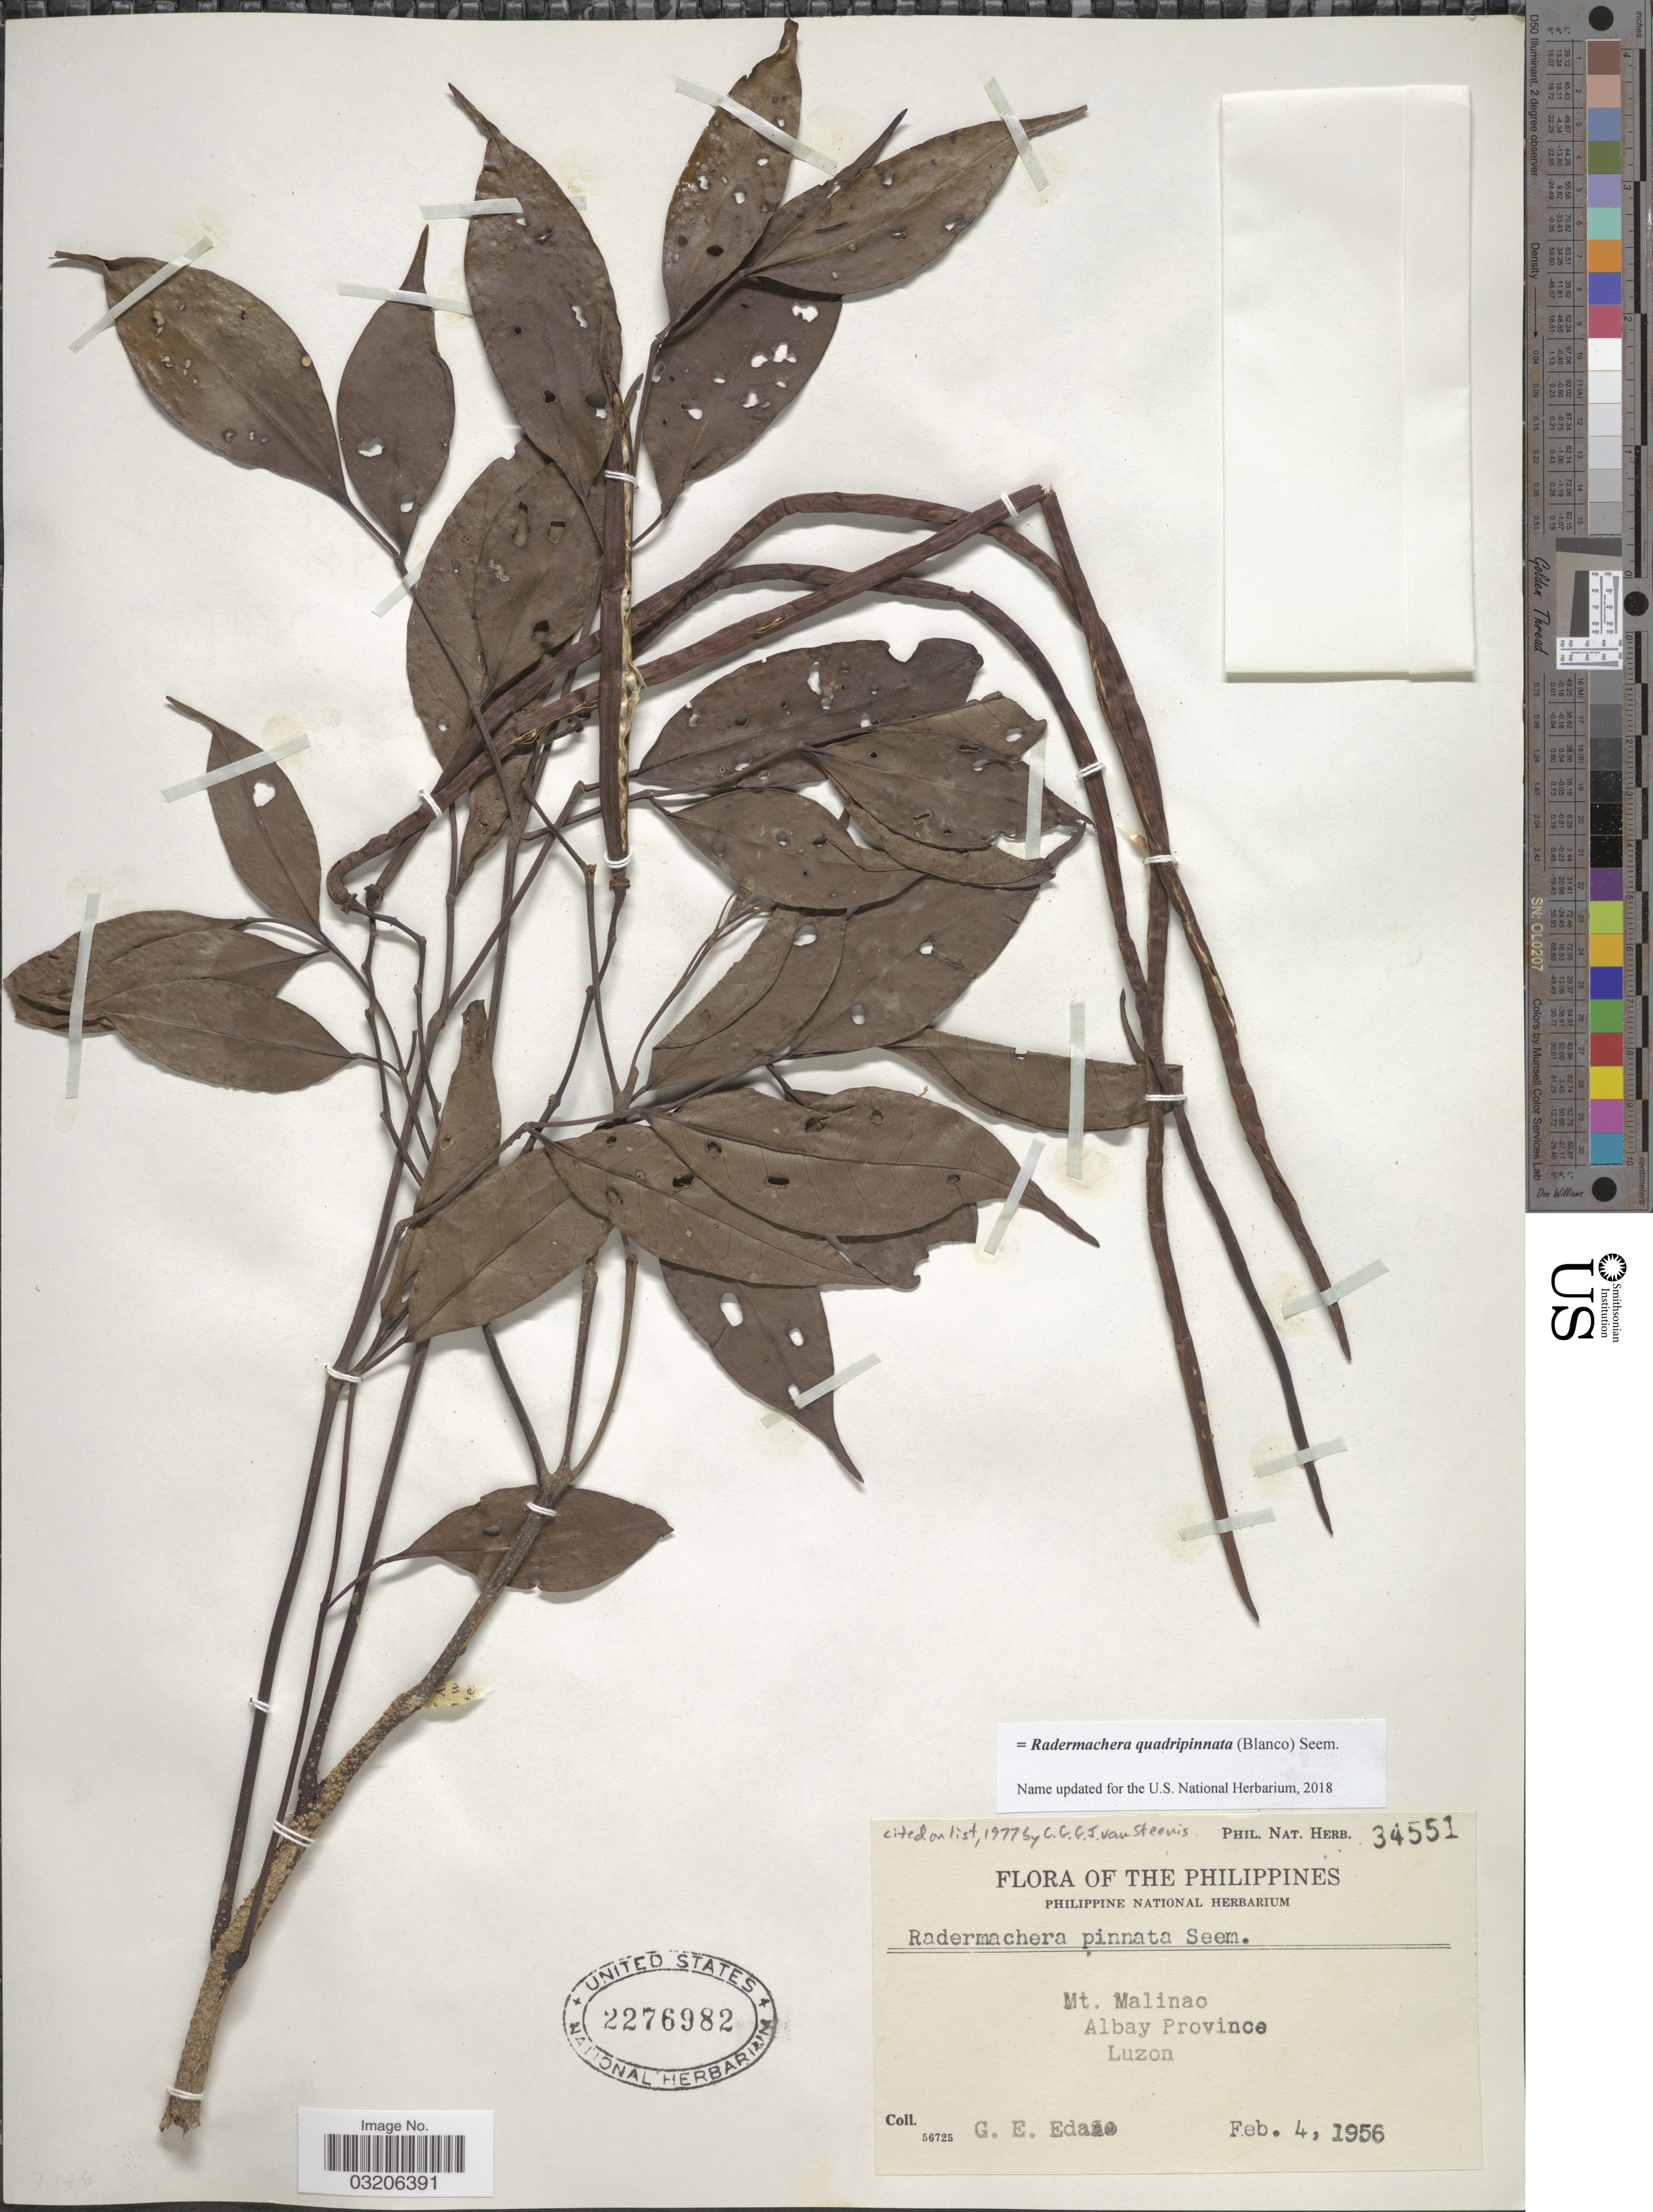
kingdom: Plantae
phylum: Tracheophyta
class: Magnoliopsida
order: Lamiales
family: Bignoniaceae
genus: Radermachera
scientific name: Radermachera quadripinnata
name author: (Blanco) Seem.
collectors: G. E. Edaño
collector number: Phil. Nat. Herb. 34551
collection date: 1956-02-04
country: Philippines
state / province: Bicol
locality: Mt. Malinao, Albay Province, Luzon.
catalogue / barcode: US 2276982